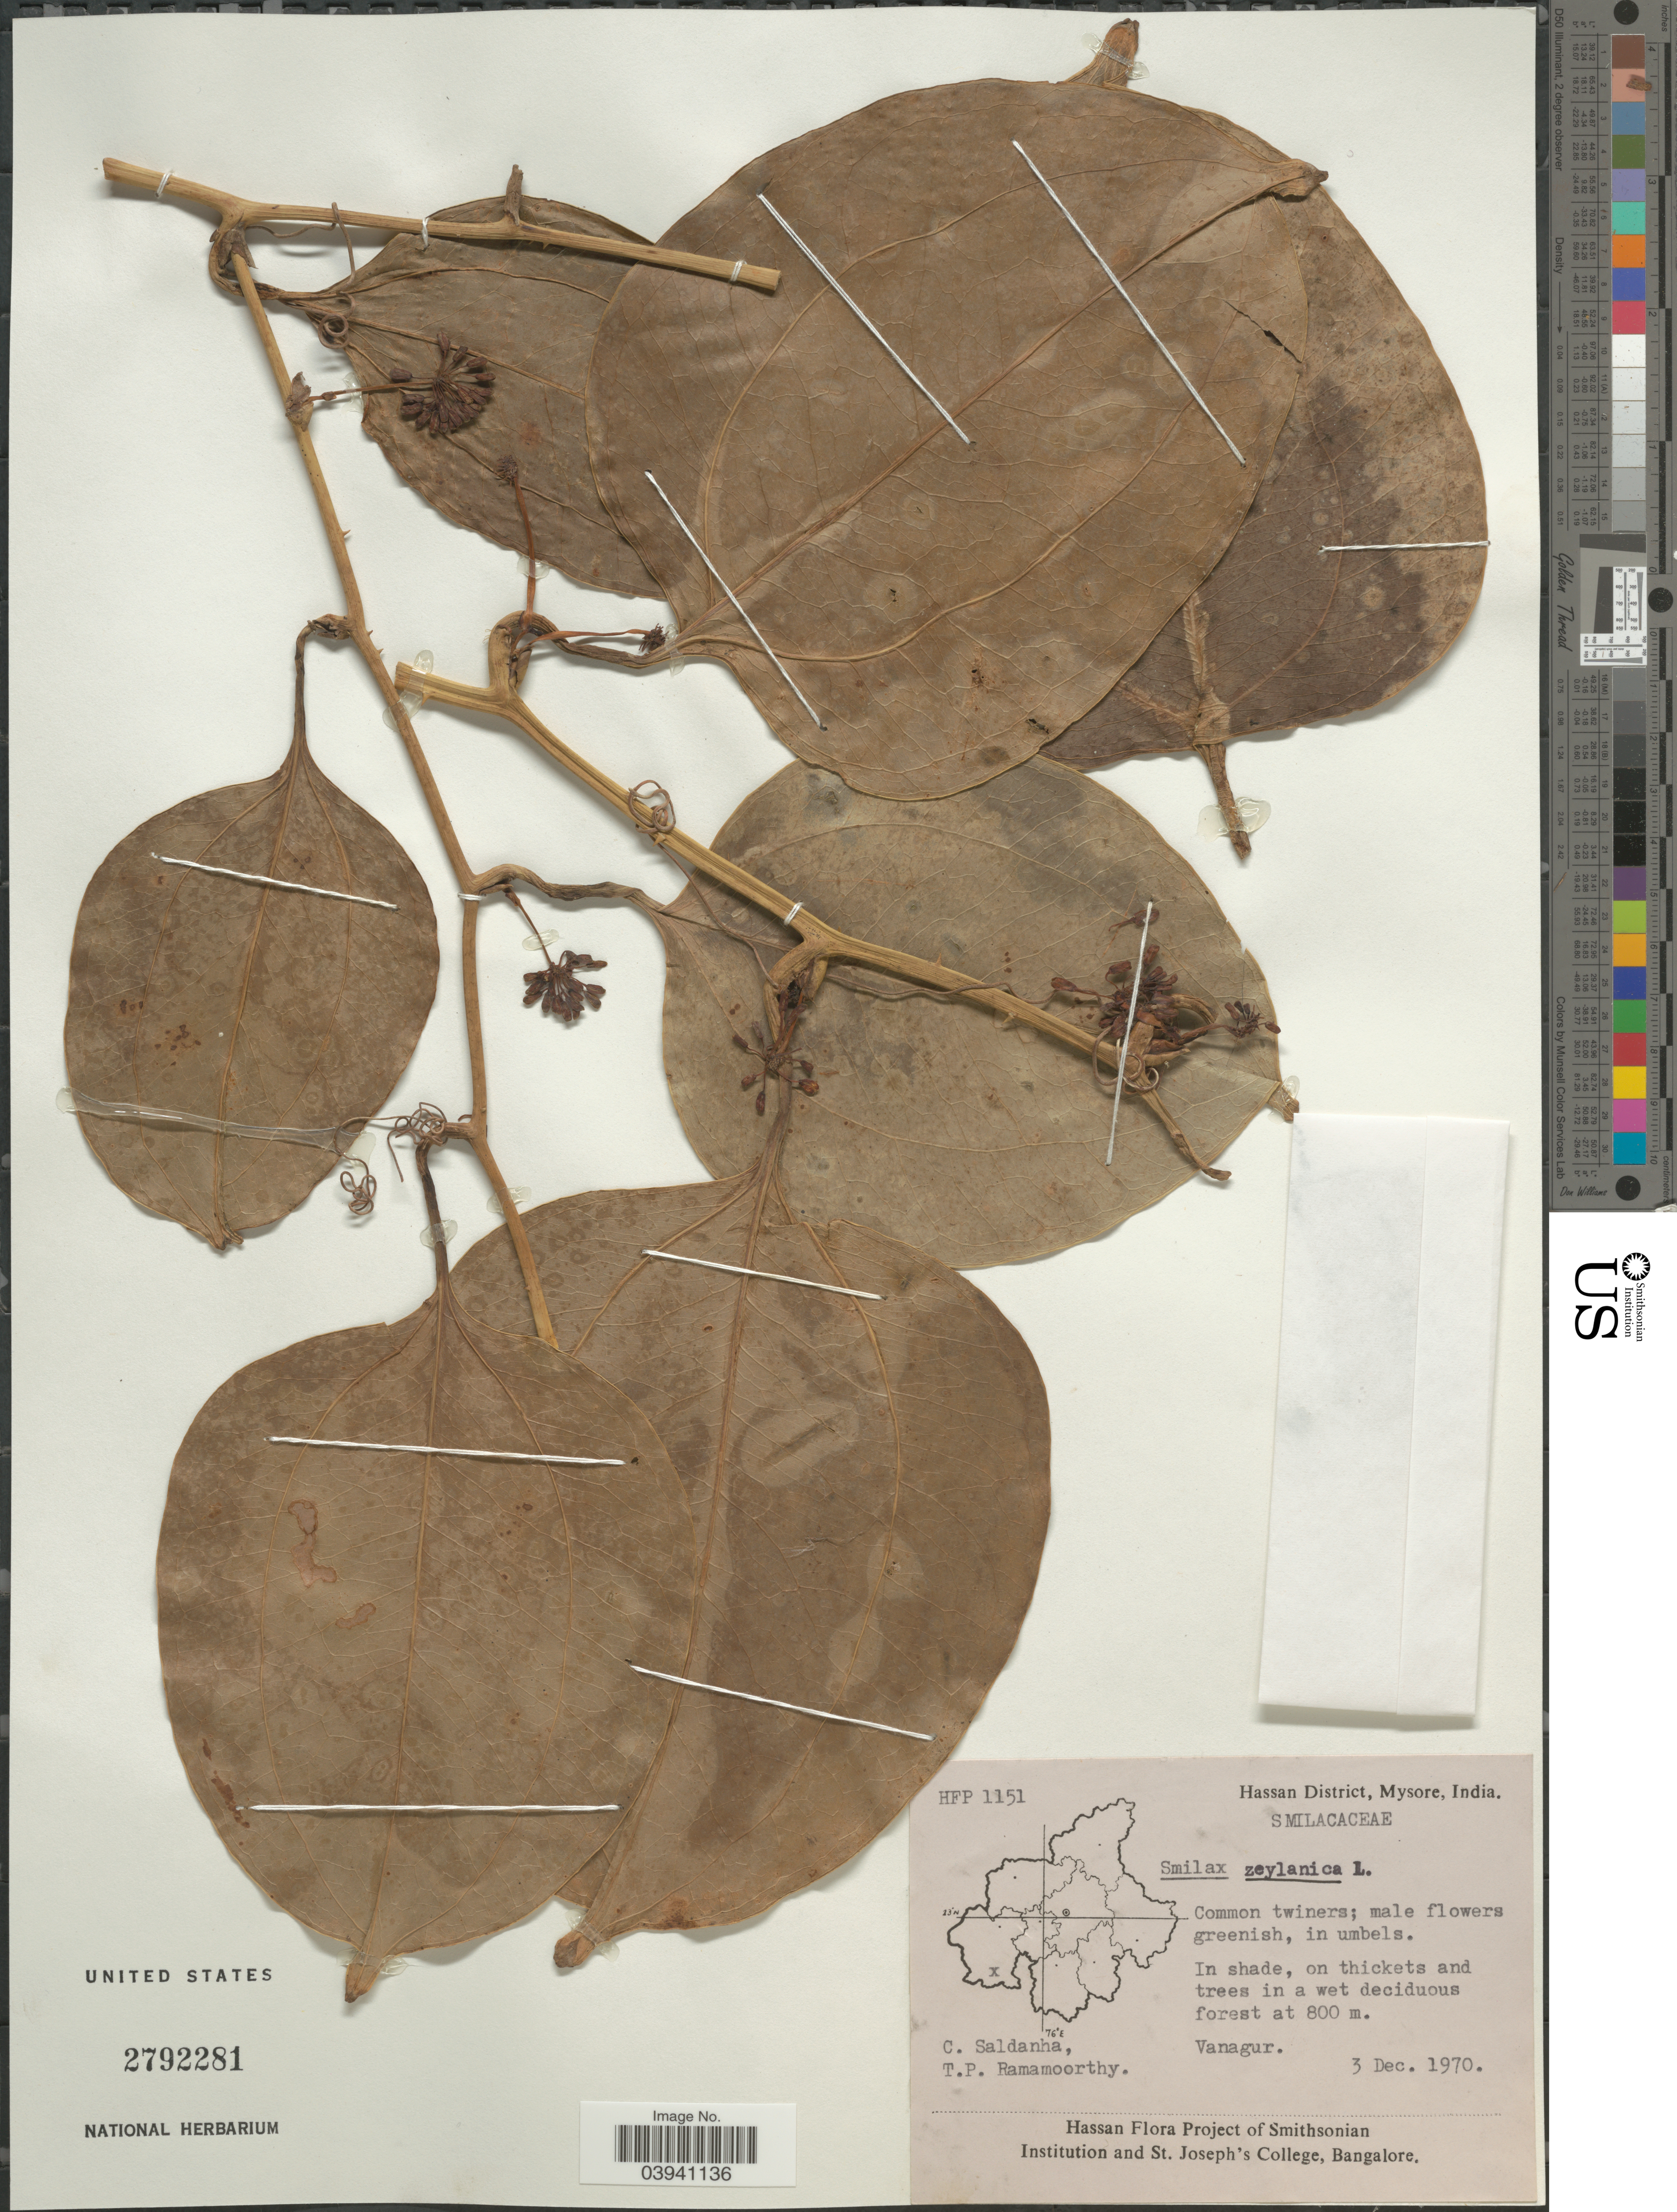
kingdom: Plantae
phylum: Tracheophyta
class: Liliopsida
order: Liliales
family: Smilacaceae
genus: Smilax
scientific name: Smilax zeylanica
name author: L.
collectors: C. Saldanha & T. P. Ramamoorthy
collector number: HFP 1151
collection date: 1970-12-03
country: India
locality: Hassan District, Mysore. Vanagur.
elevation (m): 800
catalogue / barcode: US 2792281